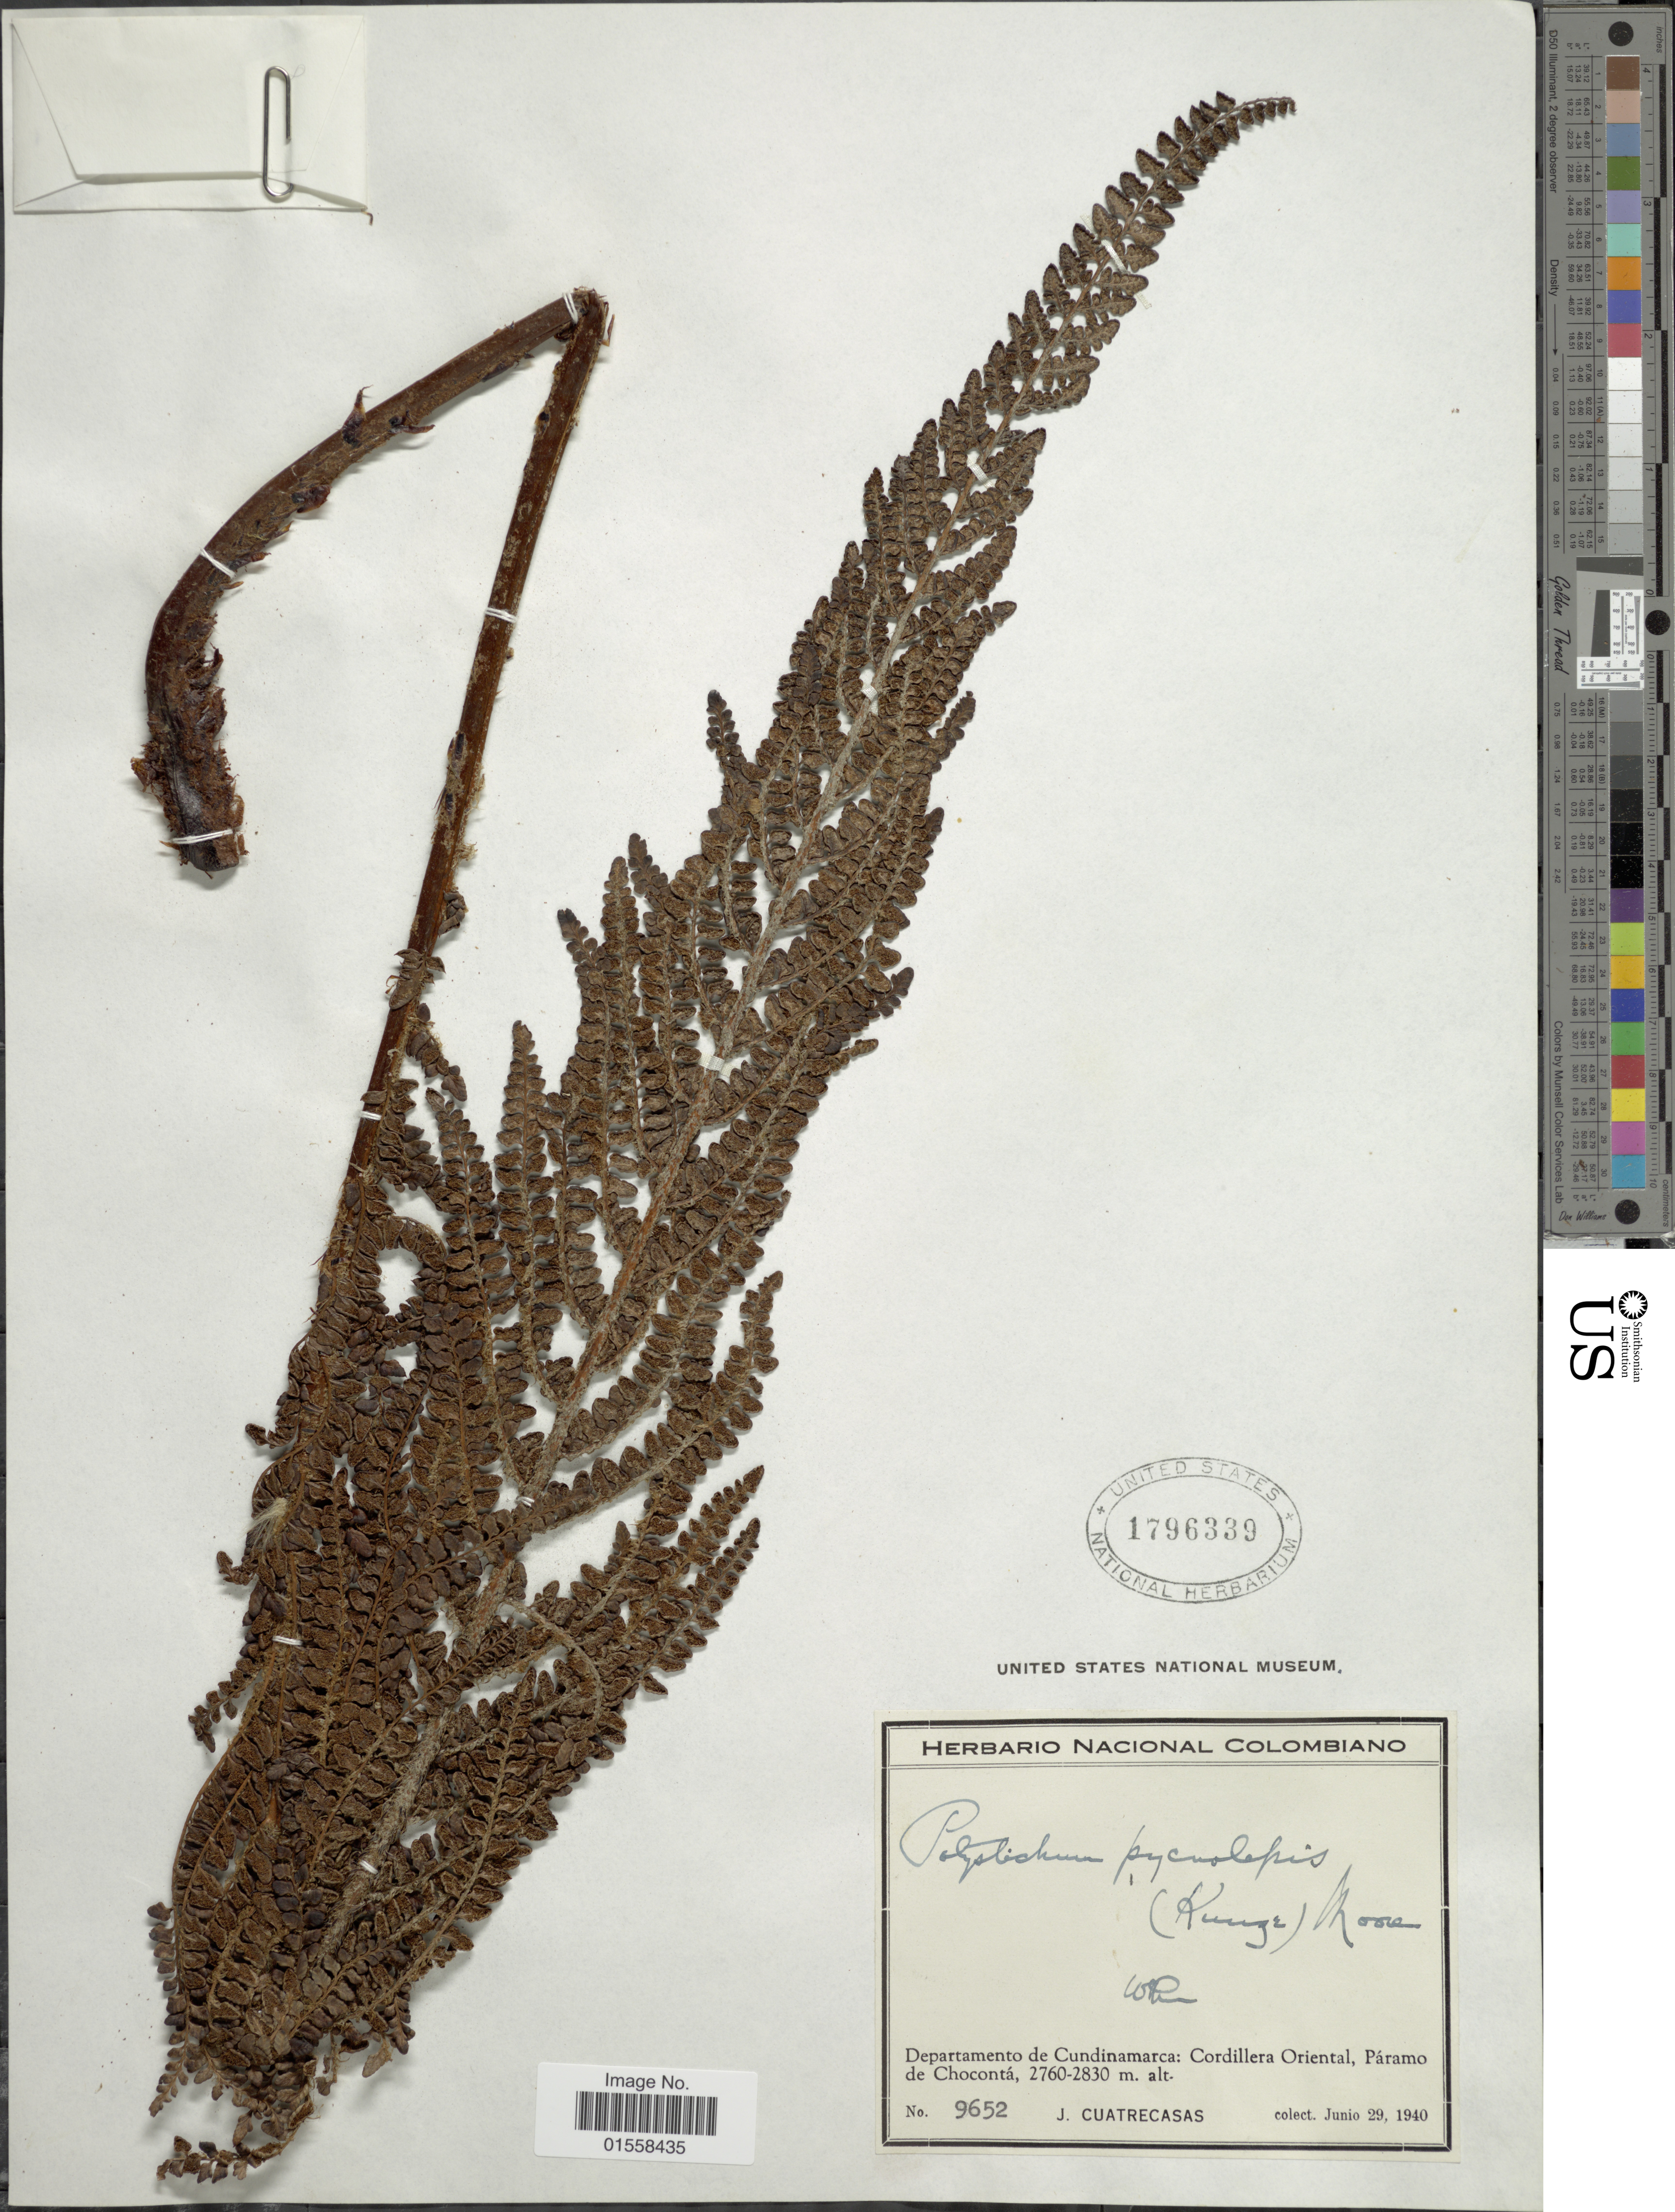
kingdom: Plantae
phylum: Tracheophyta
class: Polypodiopsida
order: Polypodiales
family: Dryopteridaceae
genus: Polystichum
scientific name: Polystichum orbiculatum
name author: (Desv.) J. Rémy & Fée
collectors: J. Cuatrecasas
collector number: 9652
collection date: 1940-06-29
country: Colombia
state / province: Cundinamarca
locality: Departamento de Cundinamarca: Cordillera Oriental , Paramo de Choconta.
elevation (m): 2760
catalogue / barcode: US 1796339